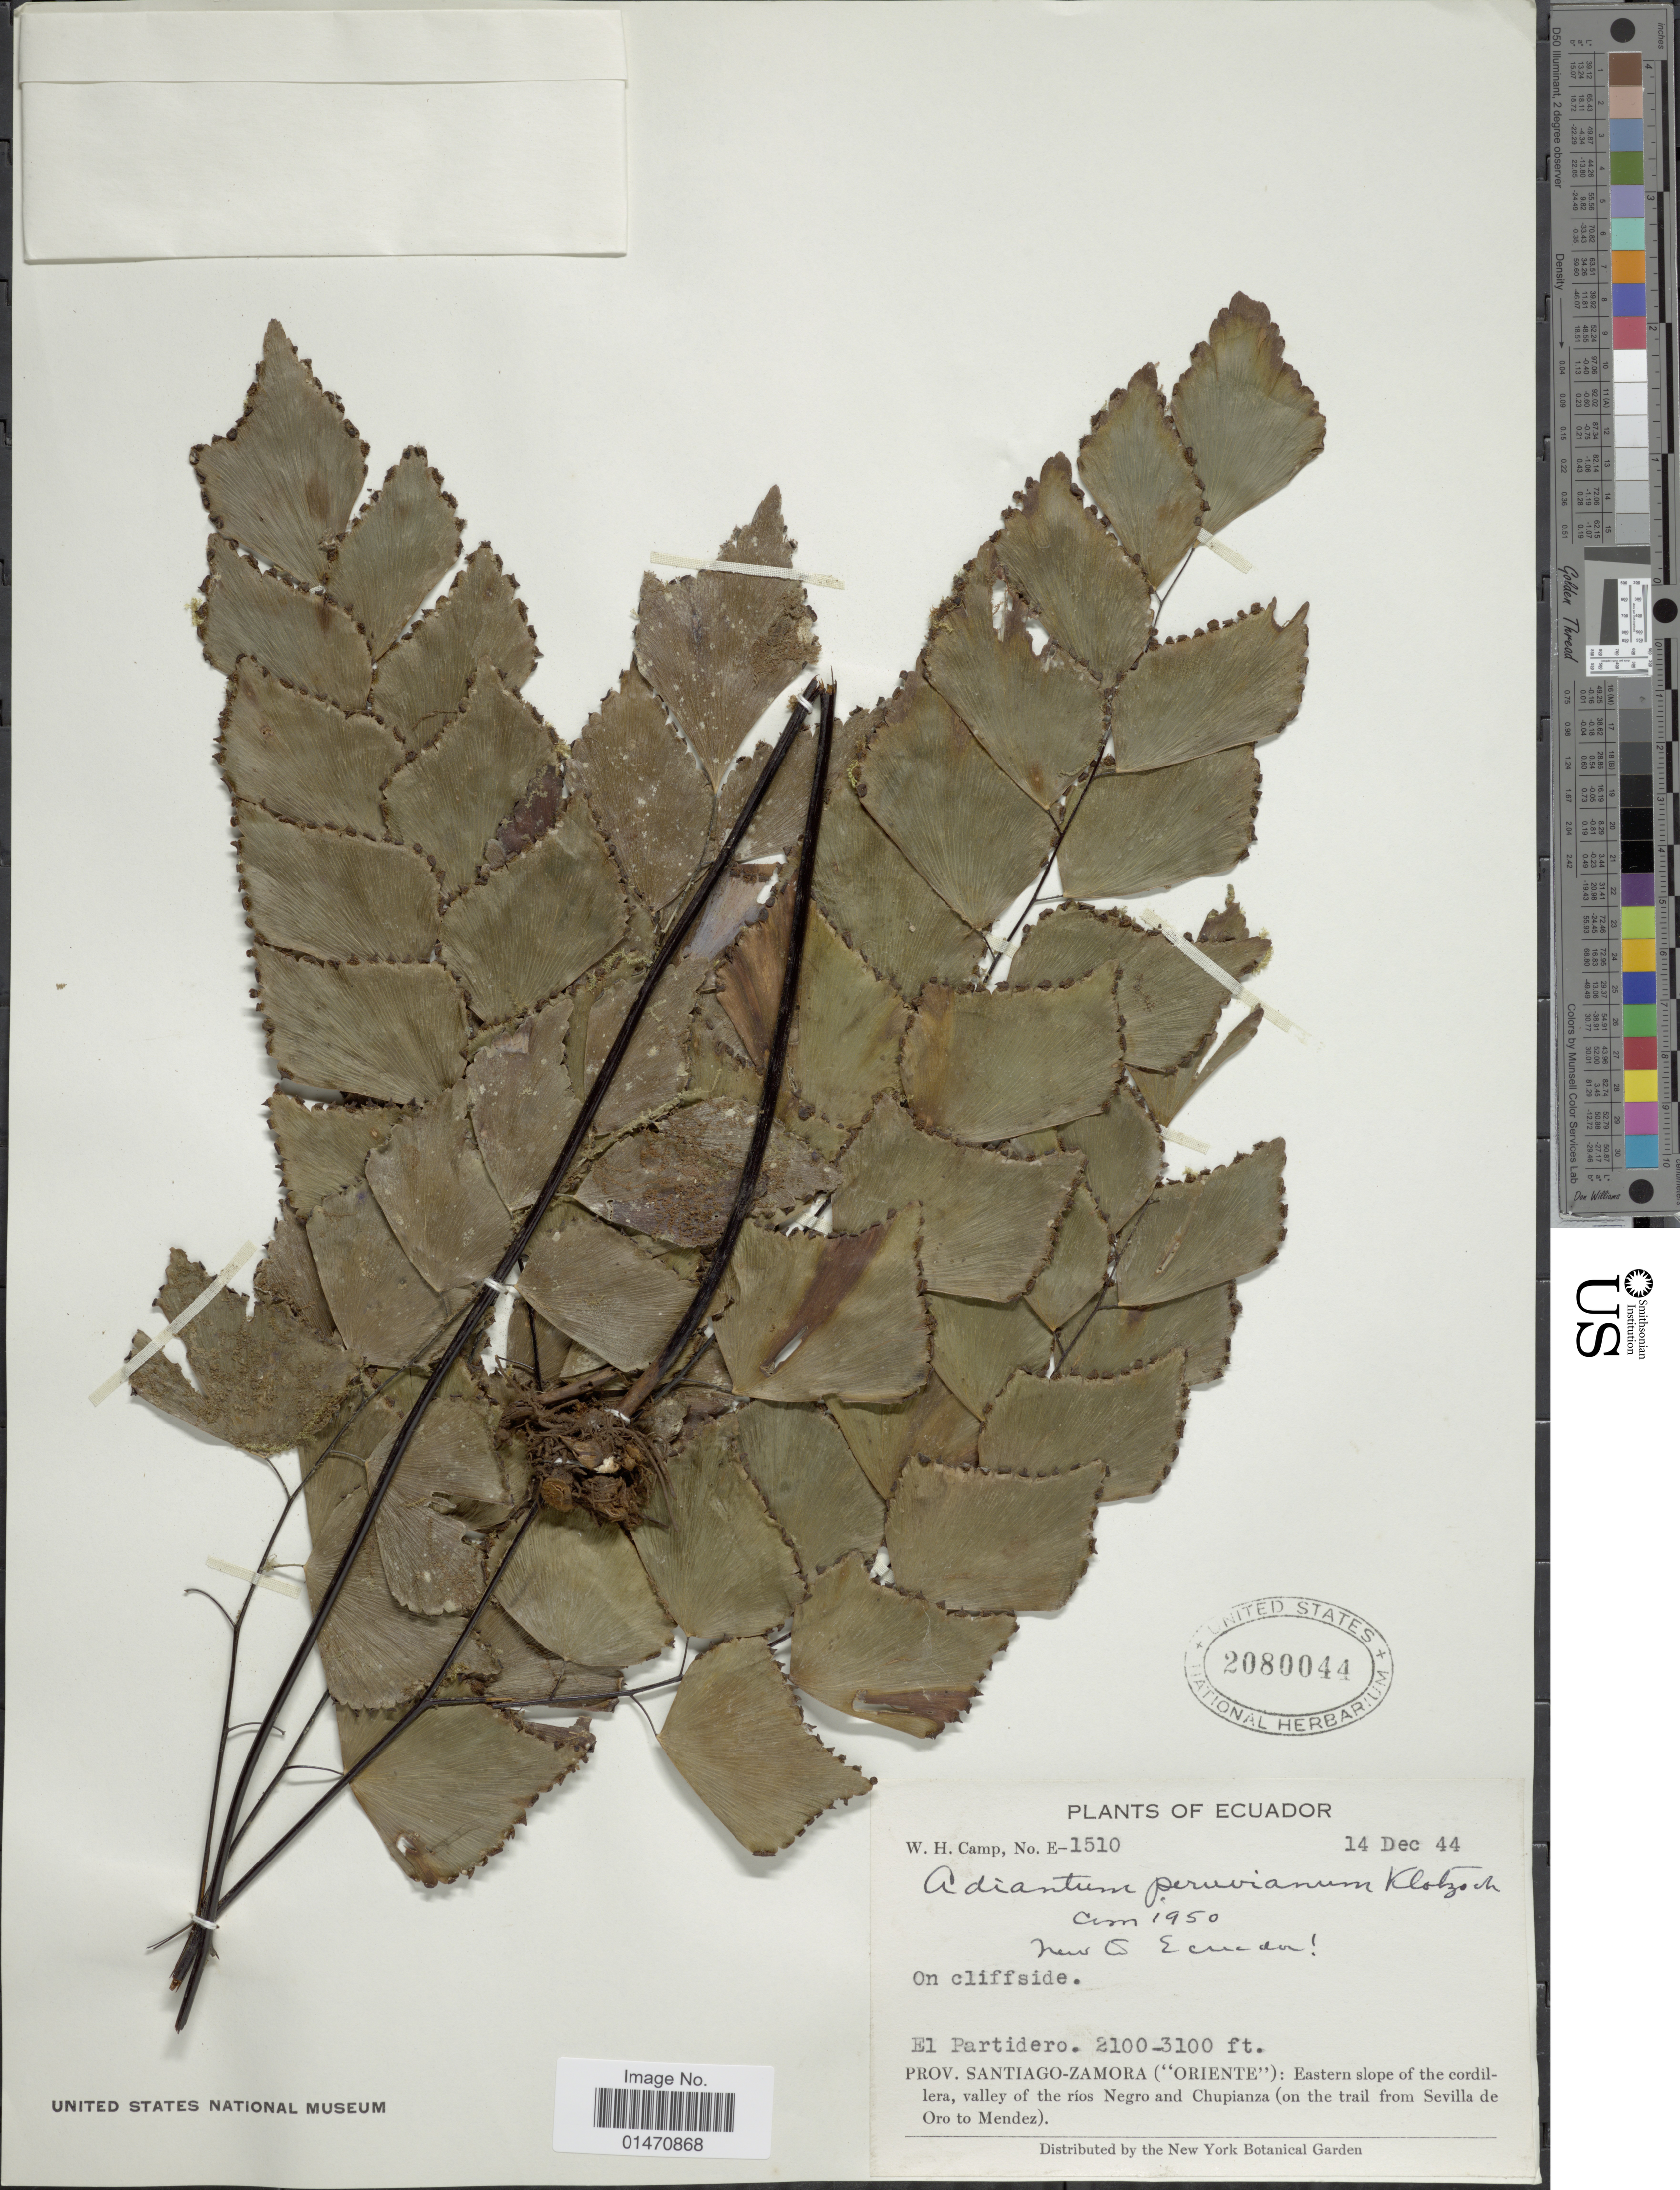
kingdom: Plantae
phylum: Tracheophyta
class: Polypodiopsida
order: Polypodiales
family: Pteridaceae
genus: Adiantum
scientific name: Adiantum peruvianum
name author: Klotzsch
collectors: W. H. Camp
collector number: E-1510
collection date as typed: Transcribed d/m/y: 14/12/44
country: Ecuador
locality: El Partidero, Prov. Santiago-Zamora(Oriente) Eastern slope of the cordillera , valley of rios Negro and Chupianza(on the trail from Sevilla de Oro to Mendez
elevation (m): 640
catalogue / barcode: US 2080044